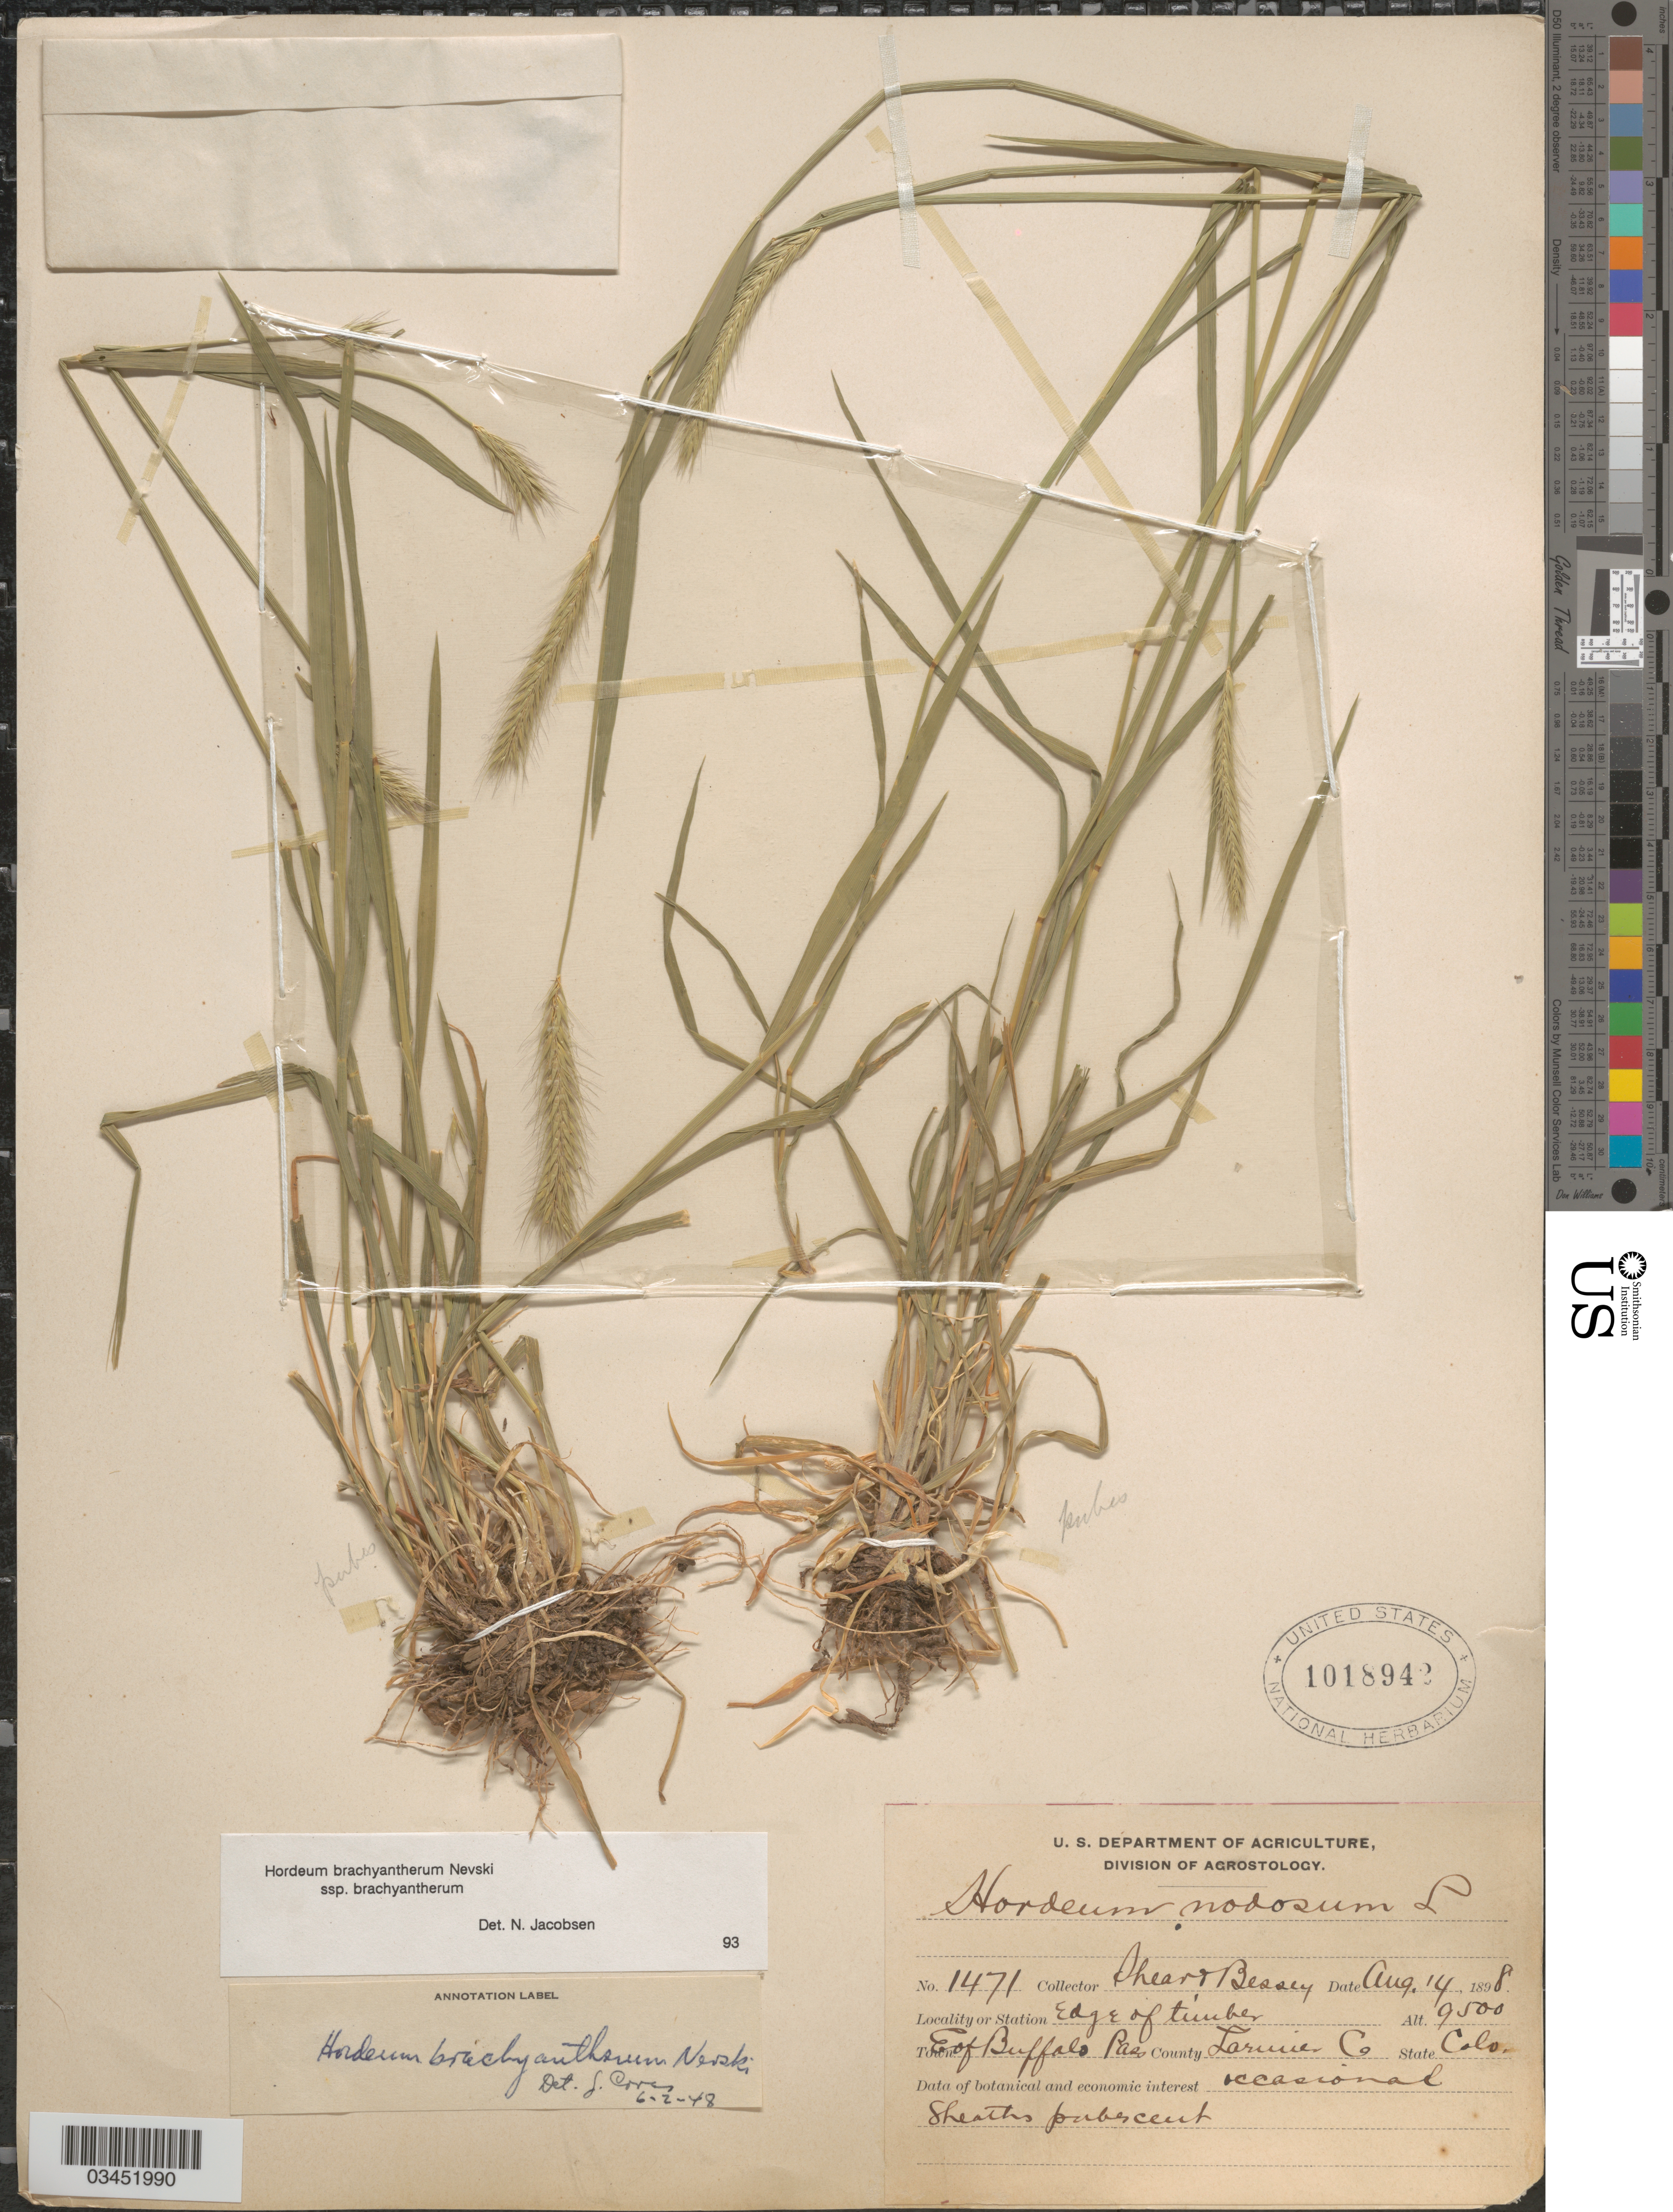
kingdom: Plantae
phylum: Tracheophyta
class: Liliopsida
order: Poales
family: Poaceae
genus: Hordeum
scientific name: Hordeum brachyantherum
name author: Nevski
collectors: -- Shear & -. Bessey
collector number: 1471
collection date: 1898-08-14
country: United States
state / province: Colorado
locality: Edge of timber. E. of Buffalo Pass. County Larimer Co.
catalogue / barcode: US 1018942